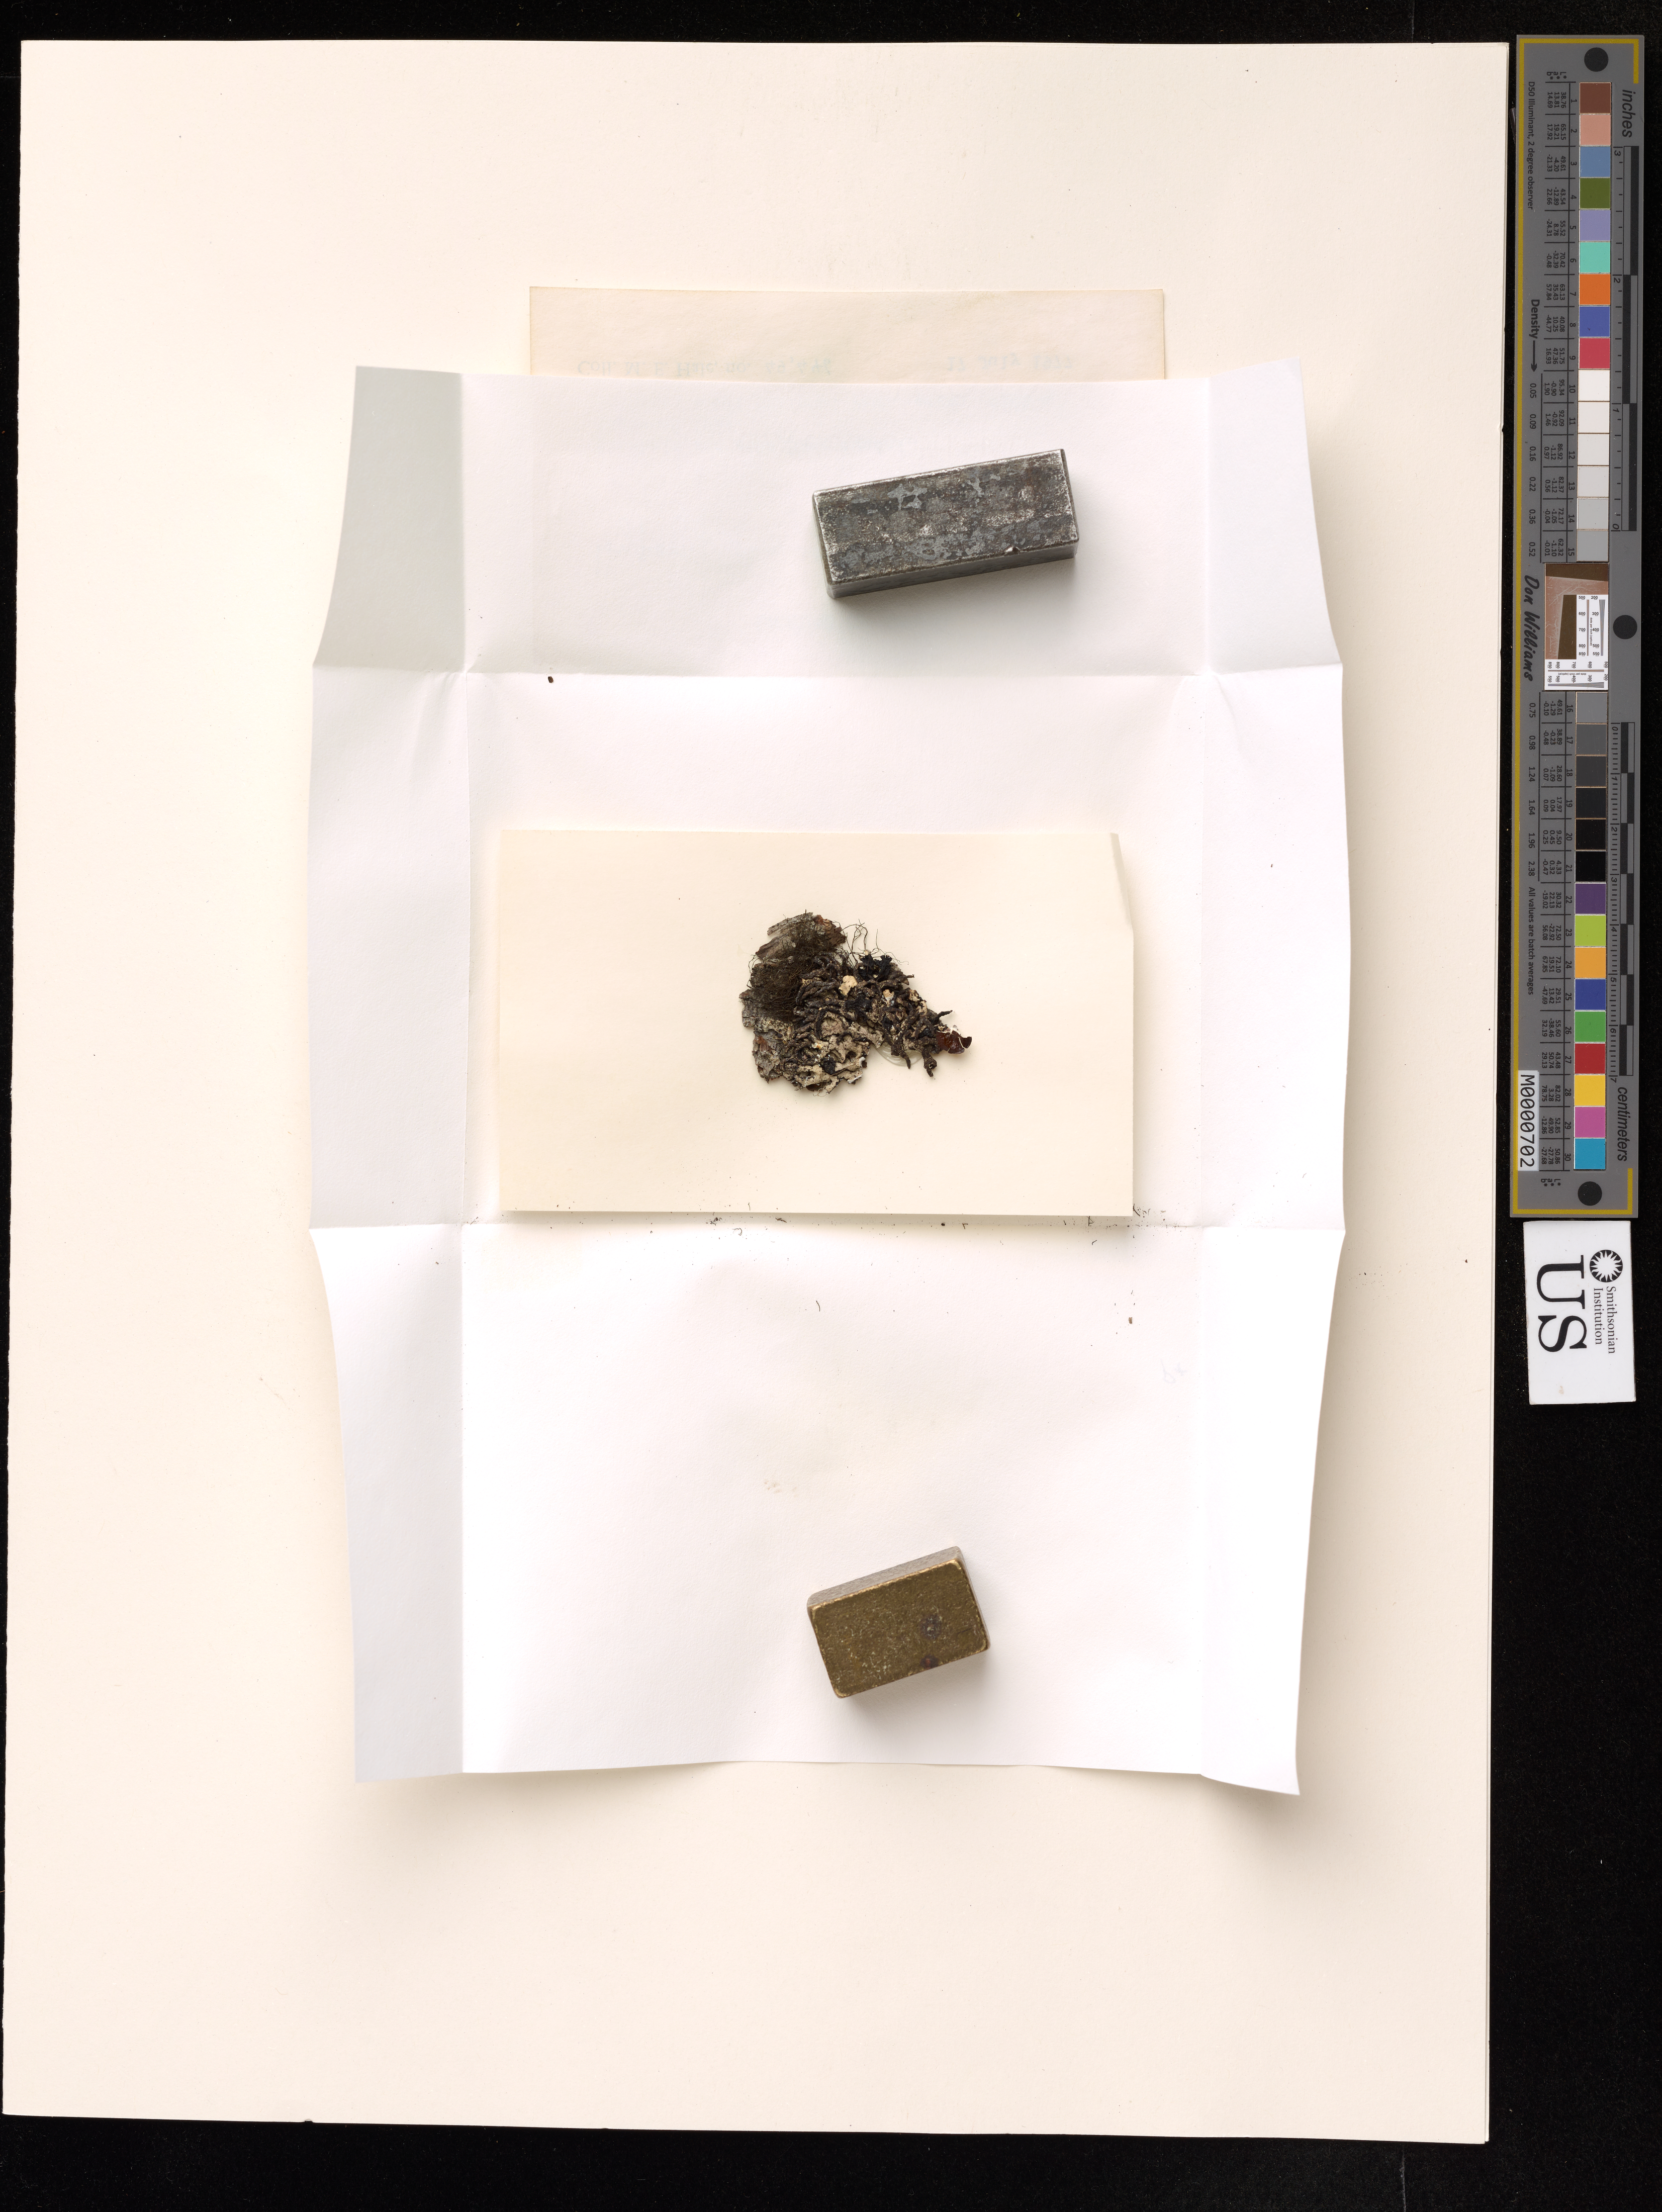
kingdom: Fungi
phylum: Ascomycota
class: Lecanoromycetes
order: Lecanorales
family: Parmeliaceae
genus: Hypogymnia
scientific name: Hypogymnia imshaugii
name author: Krog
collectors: M. Hale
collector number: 49446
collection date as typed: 17 Jul 1977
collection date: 1977-07-17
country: Canada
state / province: Alberta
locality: Banff nat. park, highwood pass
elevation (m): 0